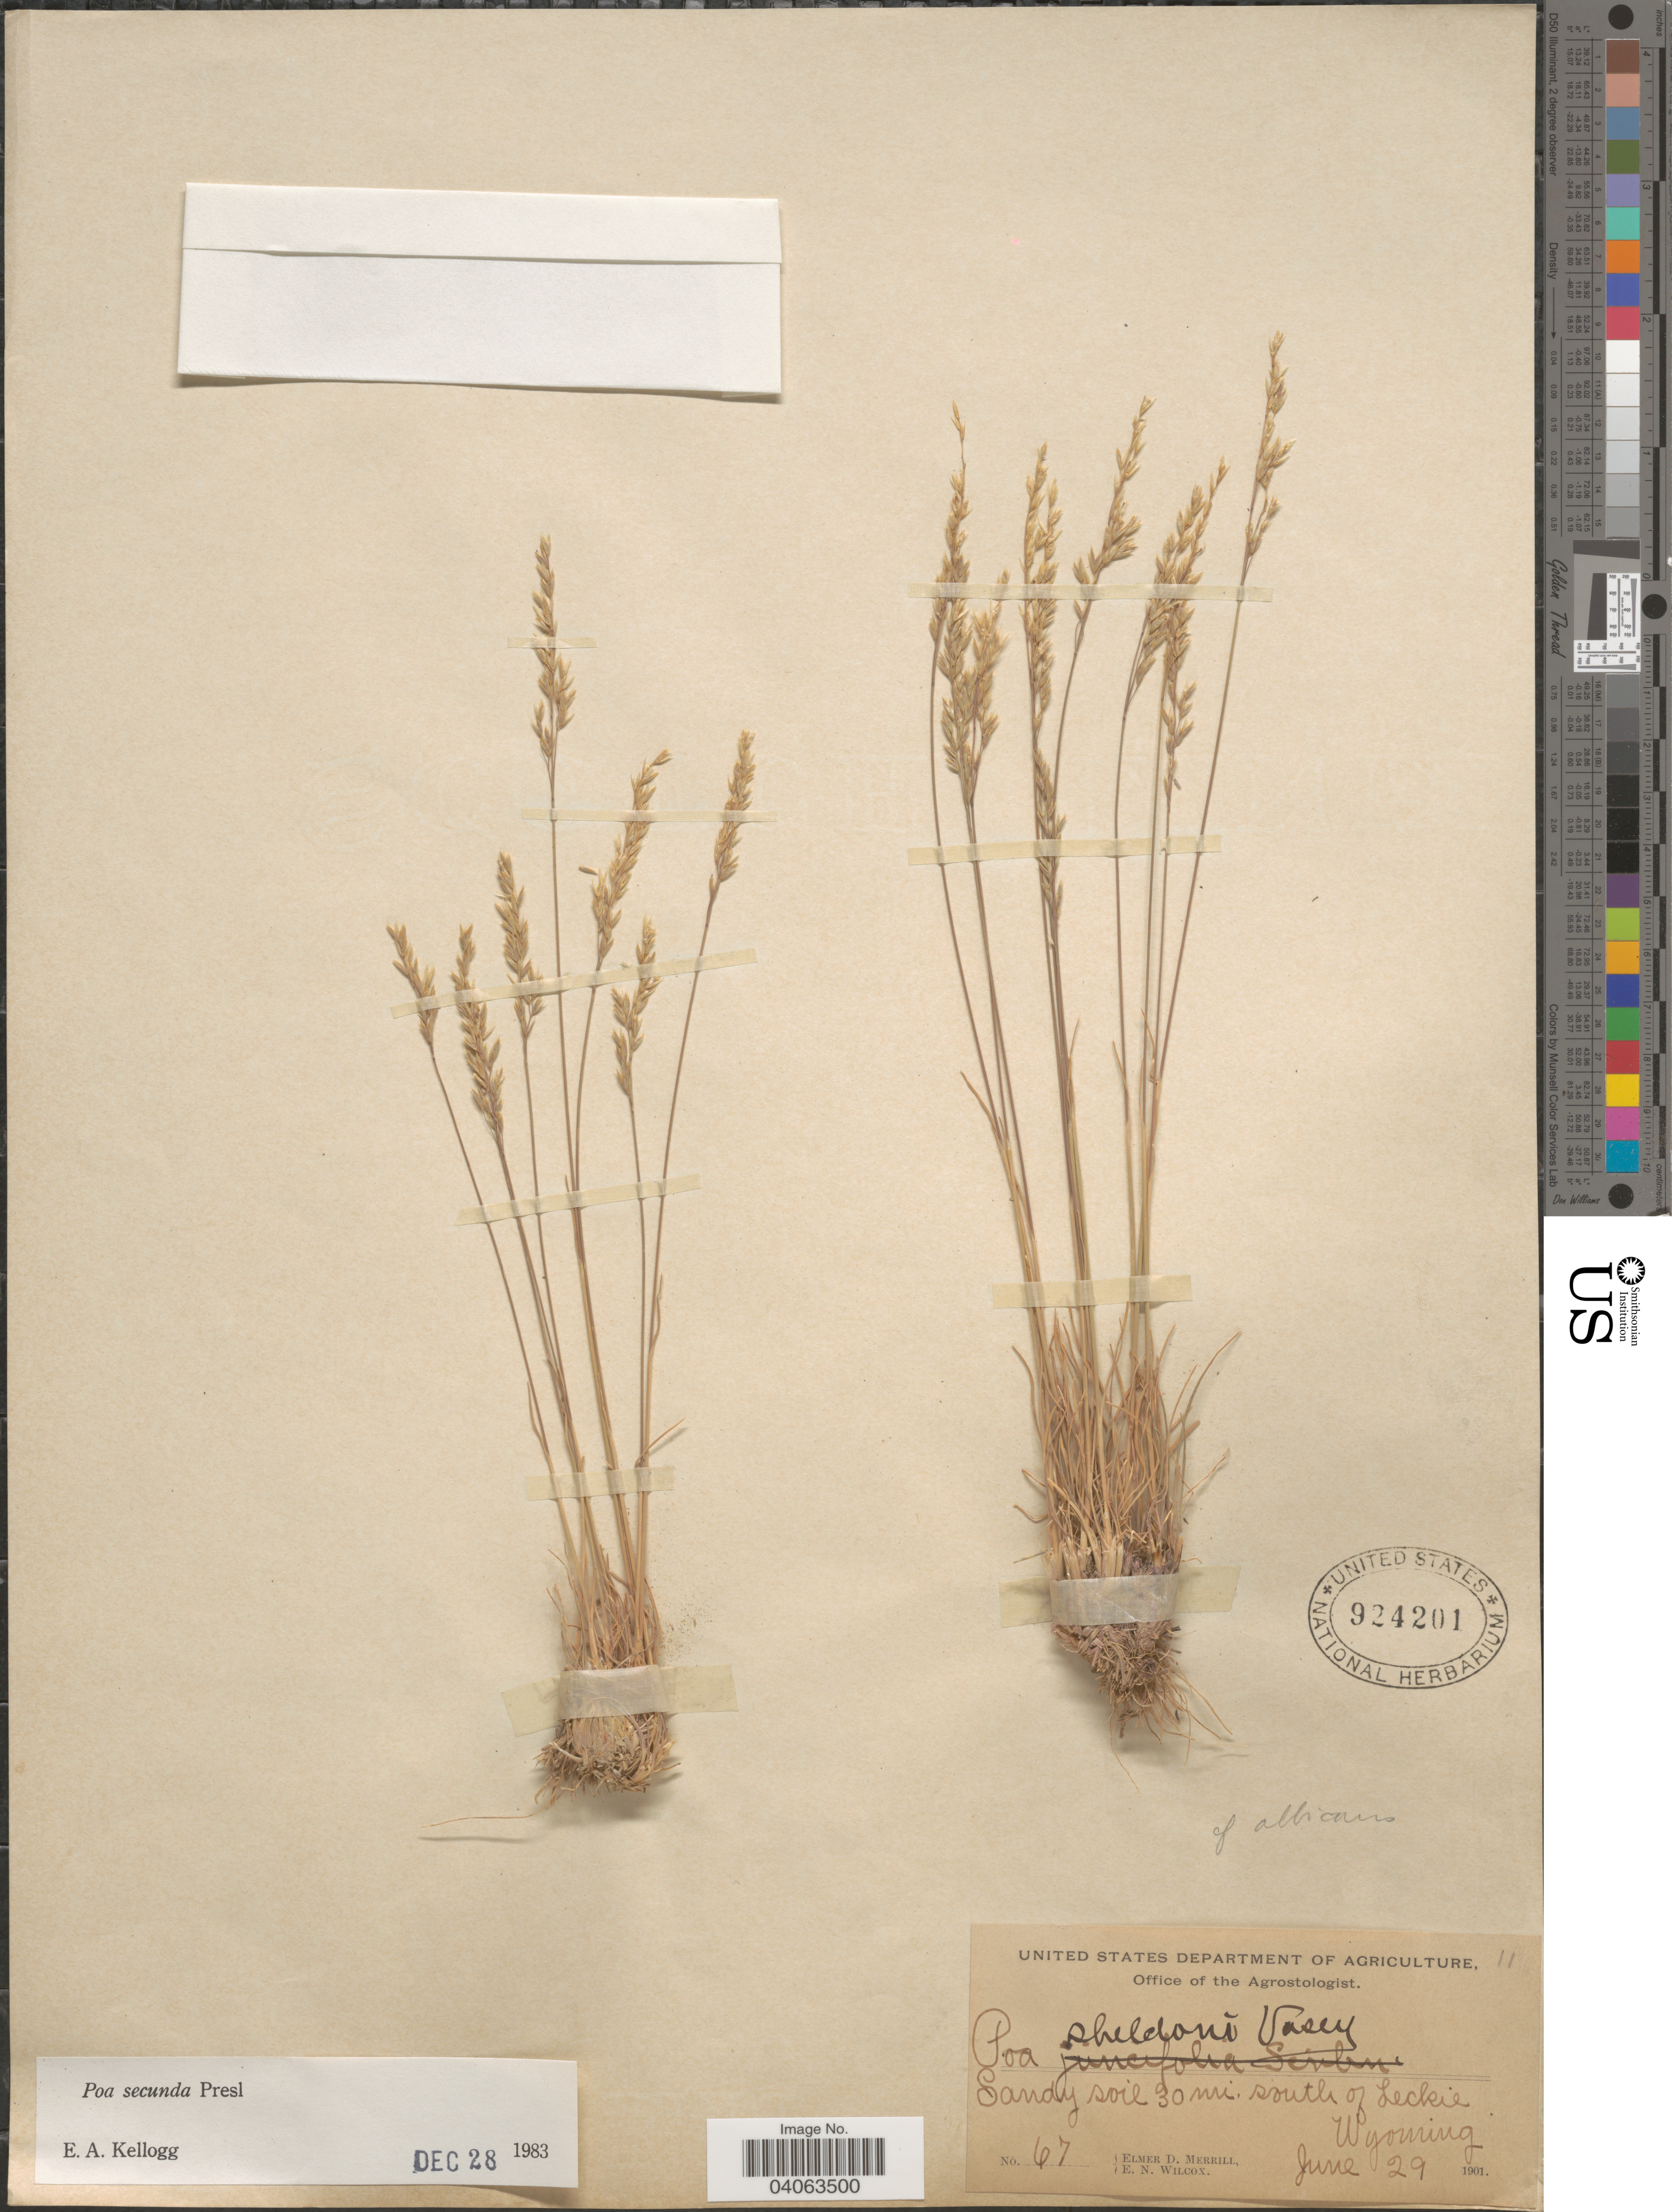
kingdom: Plantae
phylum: Tracheophyta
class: Liliopsida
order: Poales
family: Poaceae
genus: Poa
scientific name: Poa secunda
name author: J. Presl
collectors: E. D. Merrill & E. Wilcox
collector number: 67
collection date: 1901-06-29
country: United States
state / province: Wyoming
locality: Sandy soil 30 mi. south of Leckie.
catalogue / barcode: US 924201